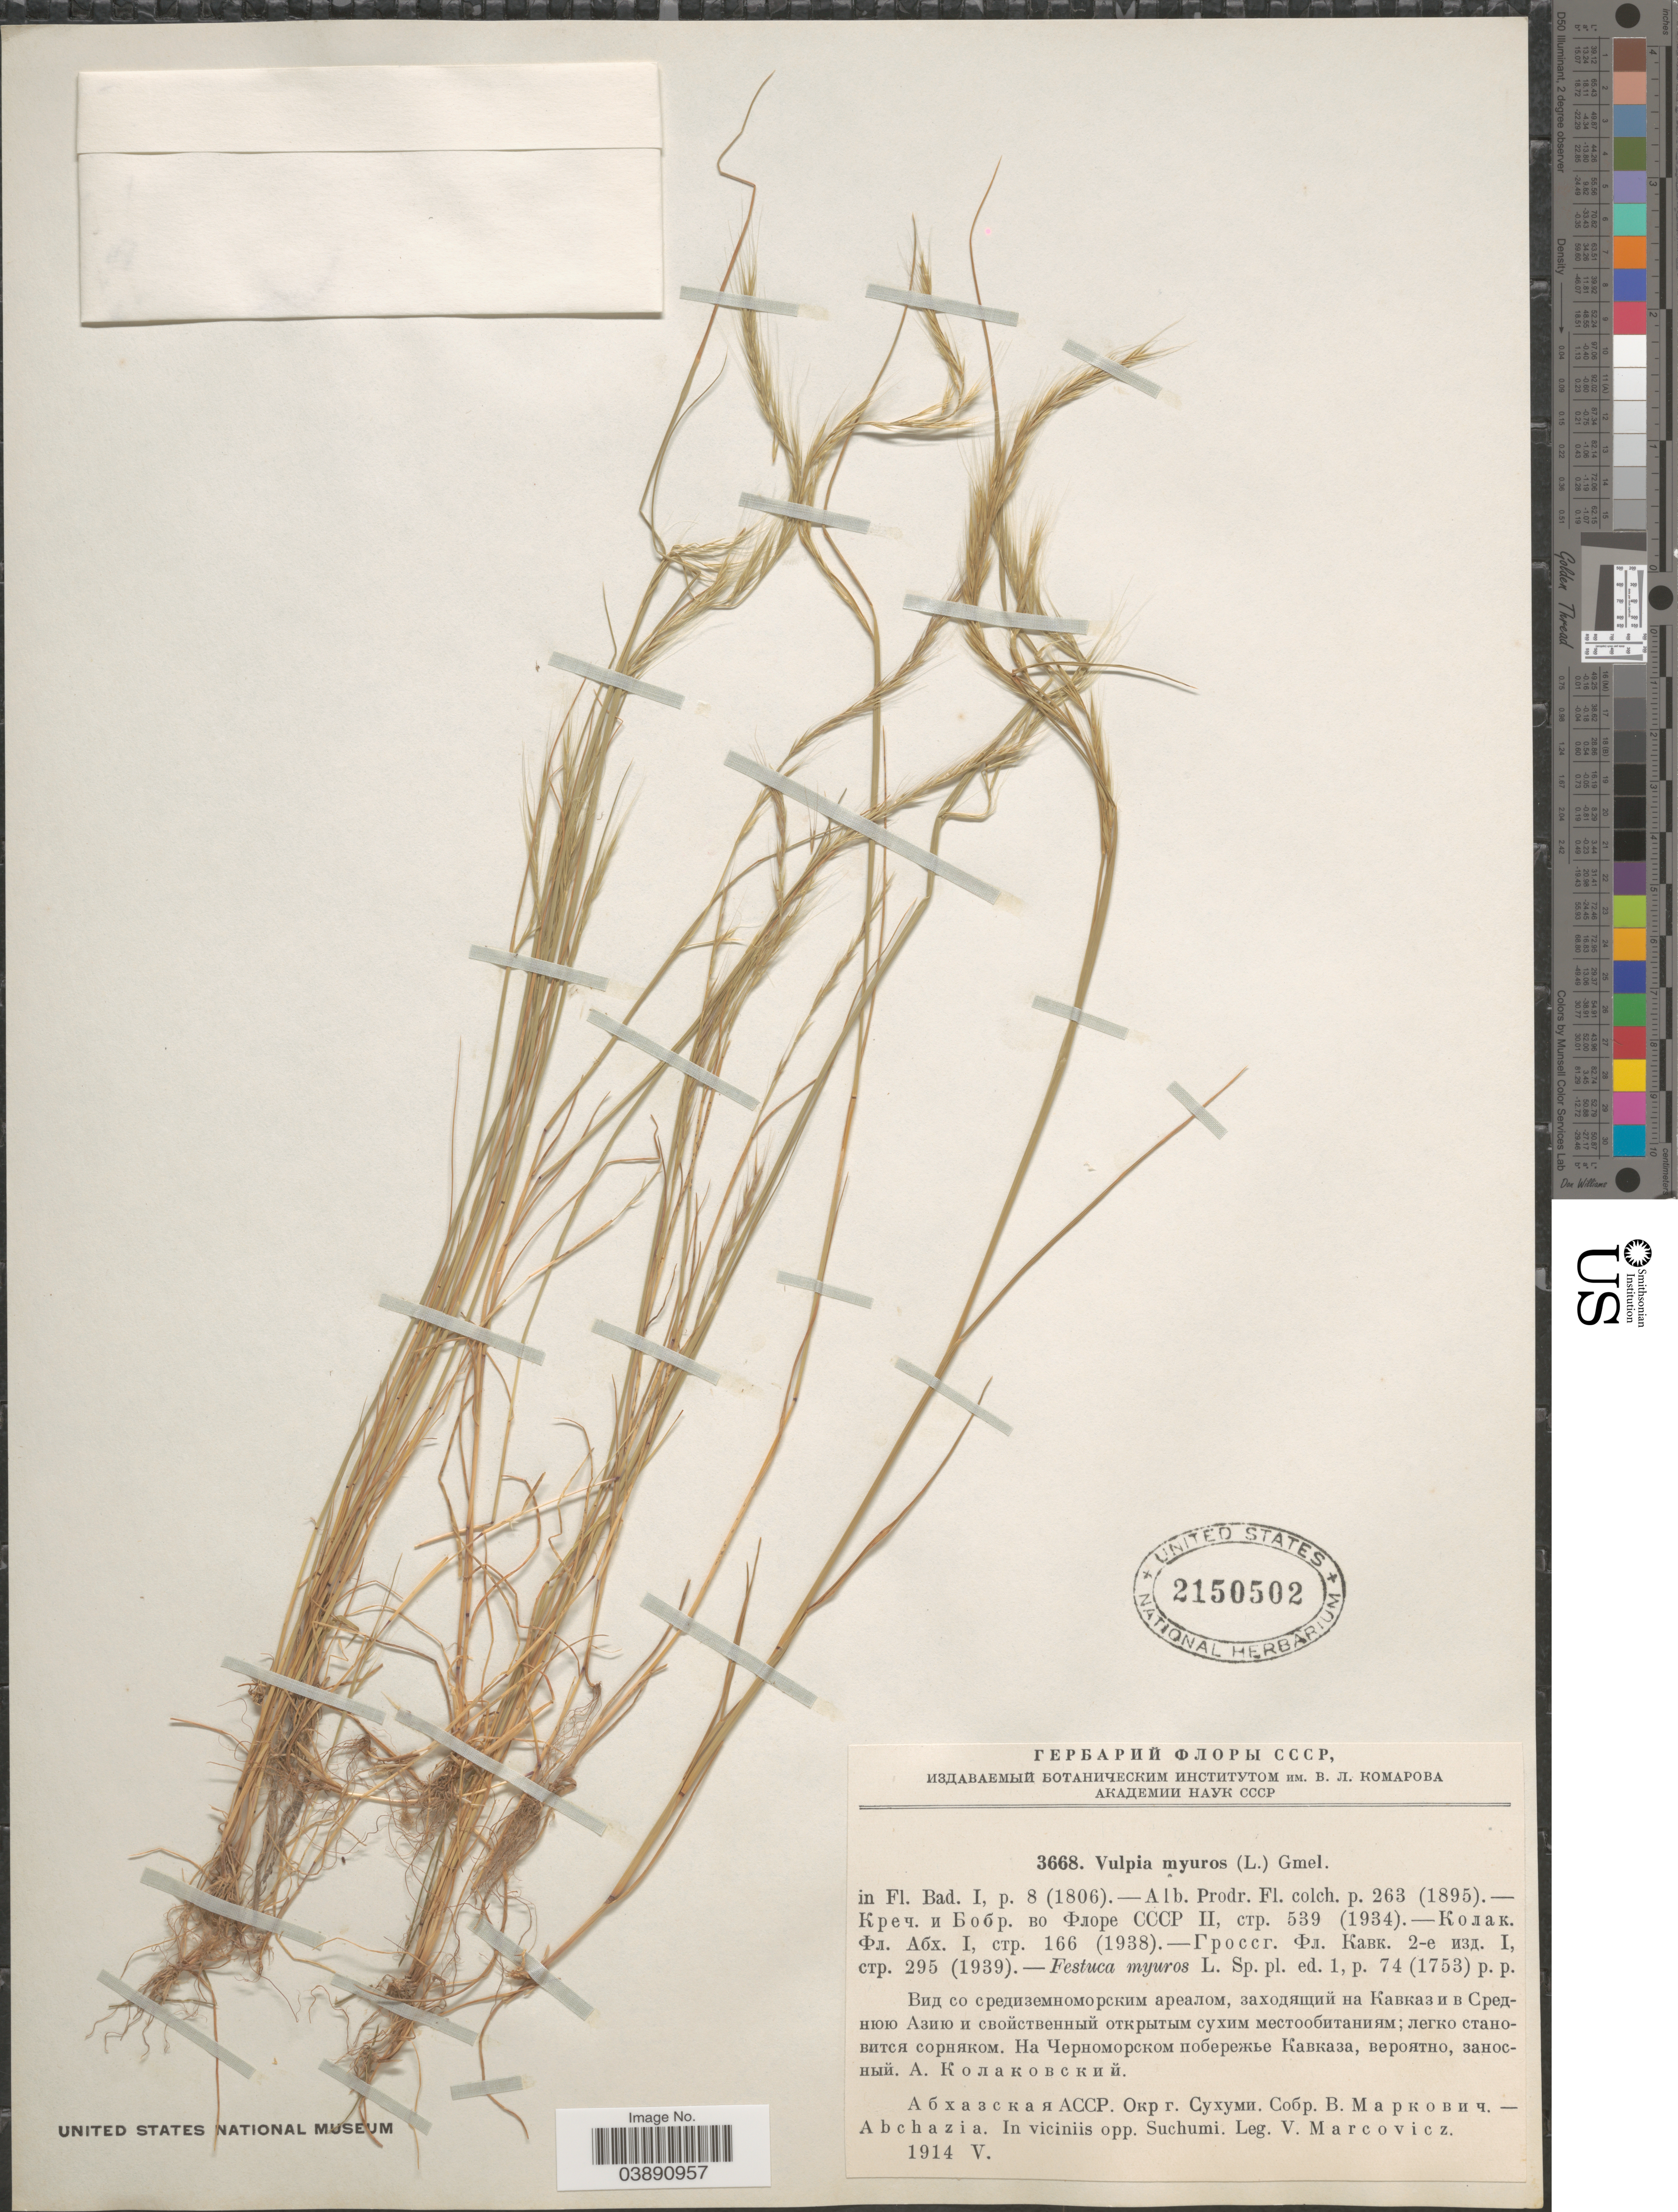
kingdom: Plantae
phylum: Tracheophyta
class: Liliopsida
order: Poales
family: Poaceae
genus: Festuca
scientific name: Festuca myuros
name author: L.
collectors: V. Marcovicz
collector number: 3668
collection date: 1914-05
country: Georgia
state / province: Abkhazia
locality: Abchazia. In viciniis opp. Suchumi.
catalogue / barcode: US 2150502